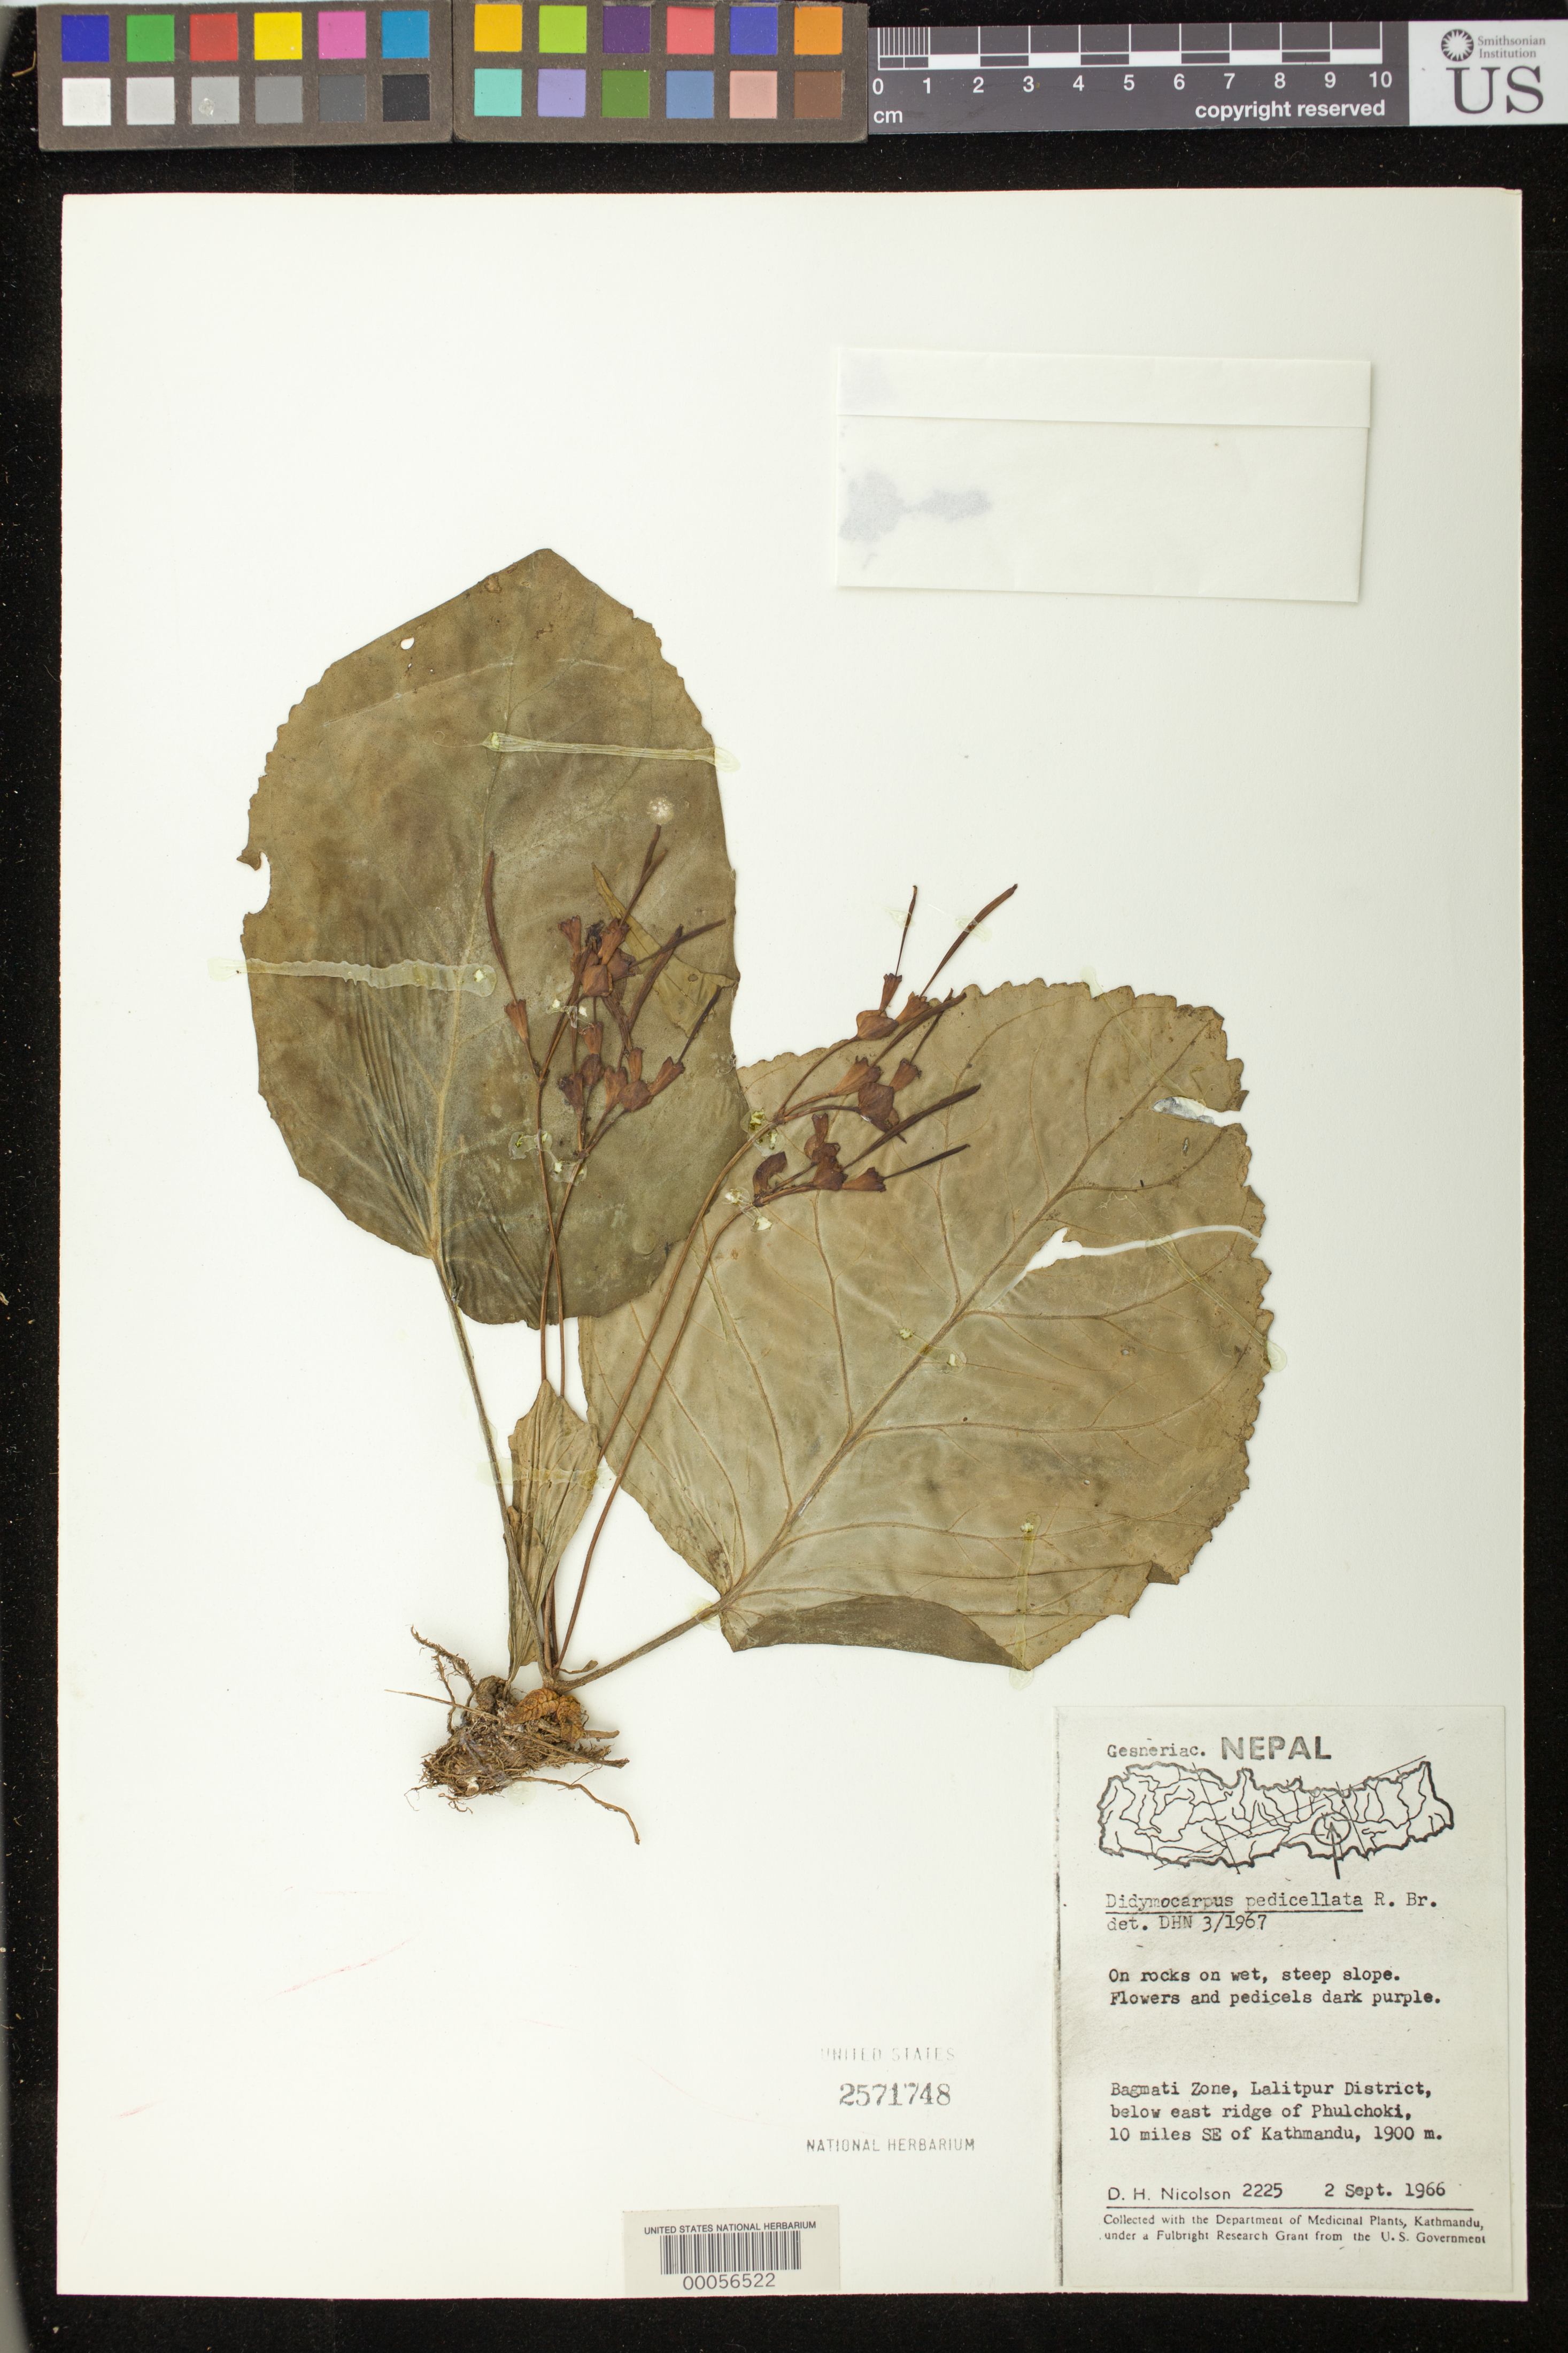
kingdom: Plantae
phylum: Tracheophyta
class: Magnoliopsida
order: Lamiales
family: Gesneriaceae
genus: Didymocarpus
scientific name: Didymocarpus pedicellatus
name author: R. Br.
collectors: D. H. Nicolson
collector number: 2225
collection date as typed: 02 Sep 1966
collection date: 1966-09-02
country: Nepal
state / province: Bagmati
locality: Lalitpur, Below e ridge of phulchoki, 10 miles se of katmandu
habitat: On rocks on wet, steep slope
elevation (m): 1900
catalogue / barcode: US 2571748